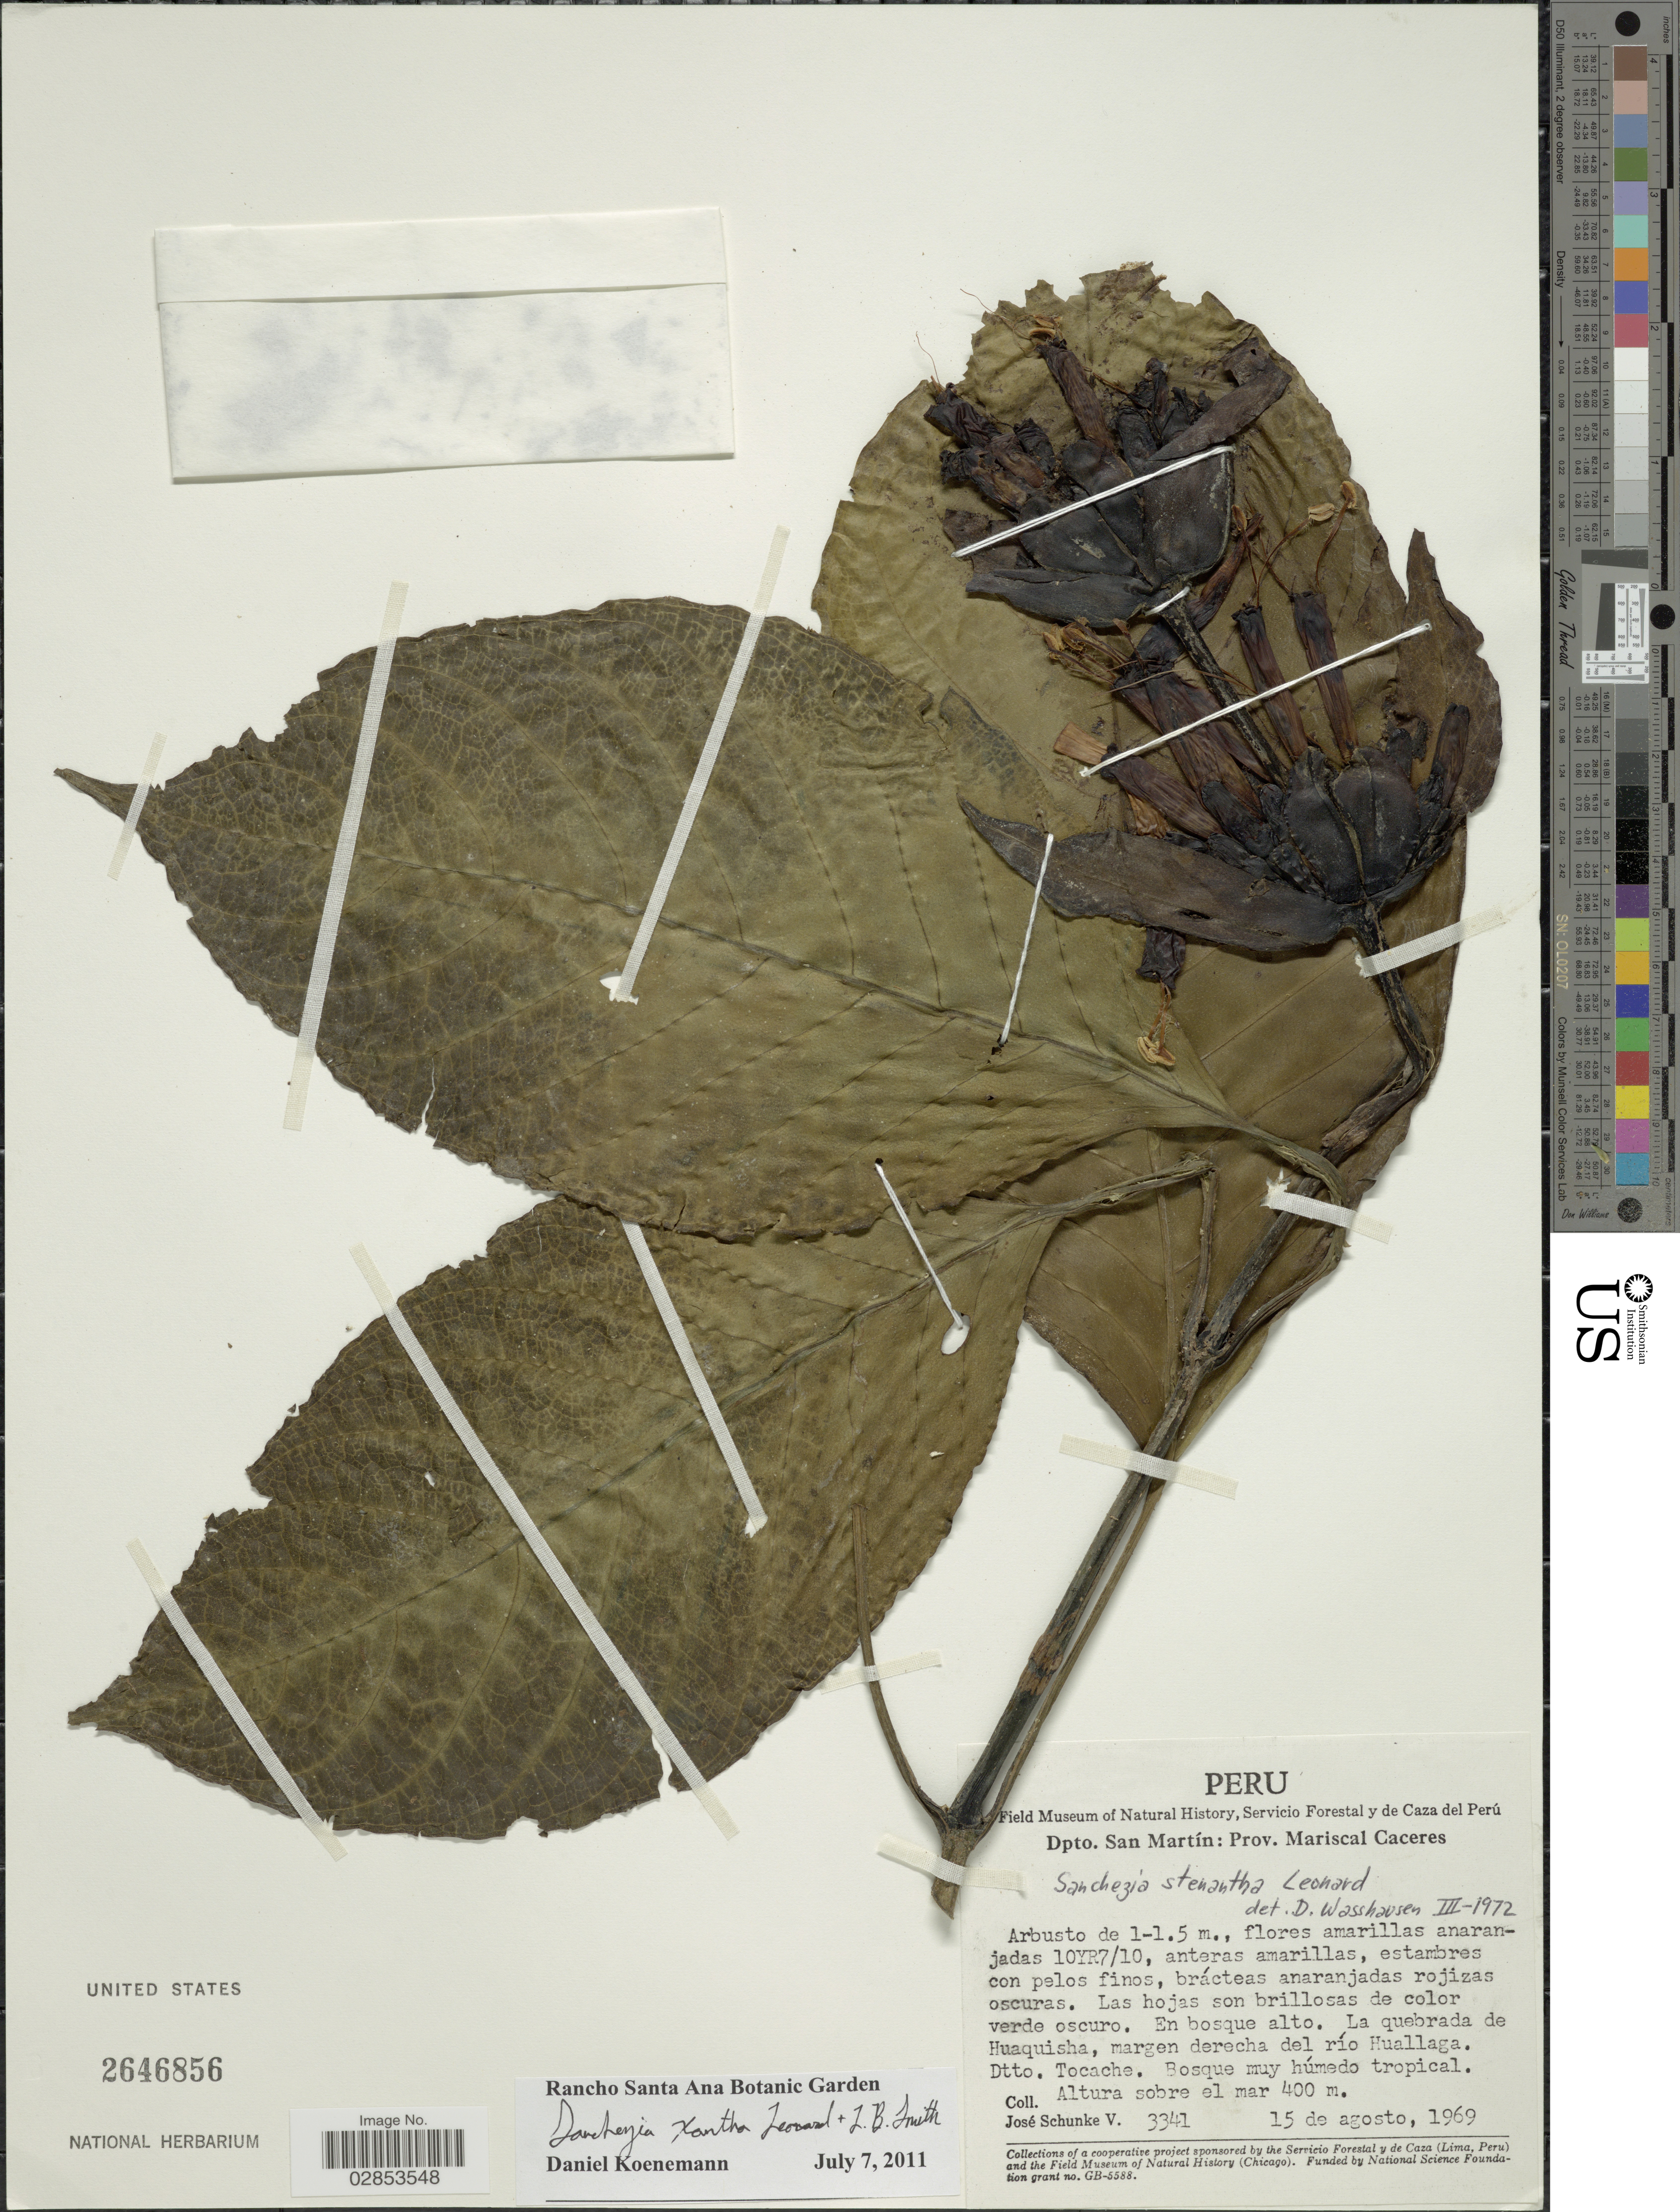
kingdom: Plantae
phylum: Tracheophyta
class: Magnoliopsida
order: Lamiales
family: Acanthaceae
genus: Sanchezia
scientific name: Sanchezia ovata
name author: Ruiz & Pav.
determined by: Azevedo, Igor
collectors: J. Schunke Vigo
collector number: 3341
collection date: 1969-08-15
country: Peru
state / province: San Martín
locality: Dpto. San Martín: Prov. Mariscal Caceres. La quebrada de Huaquish, margen derecha del río Huallaga. Dtto. Tocache.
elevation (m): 400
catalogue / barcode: US 2646856